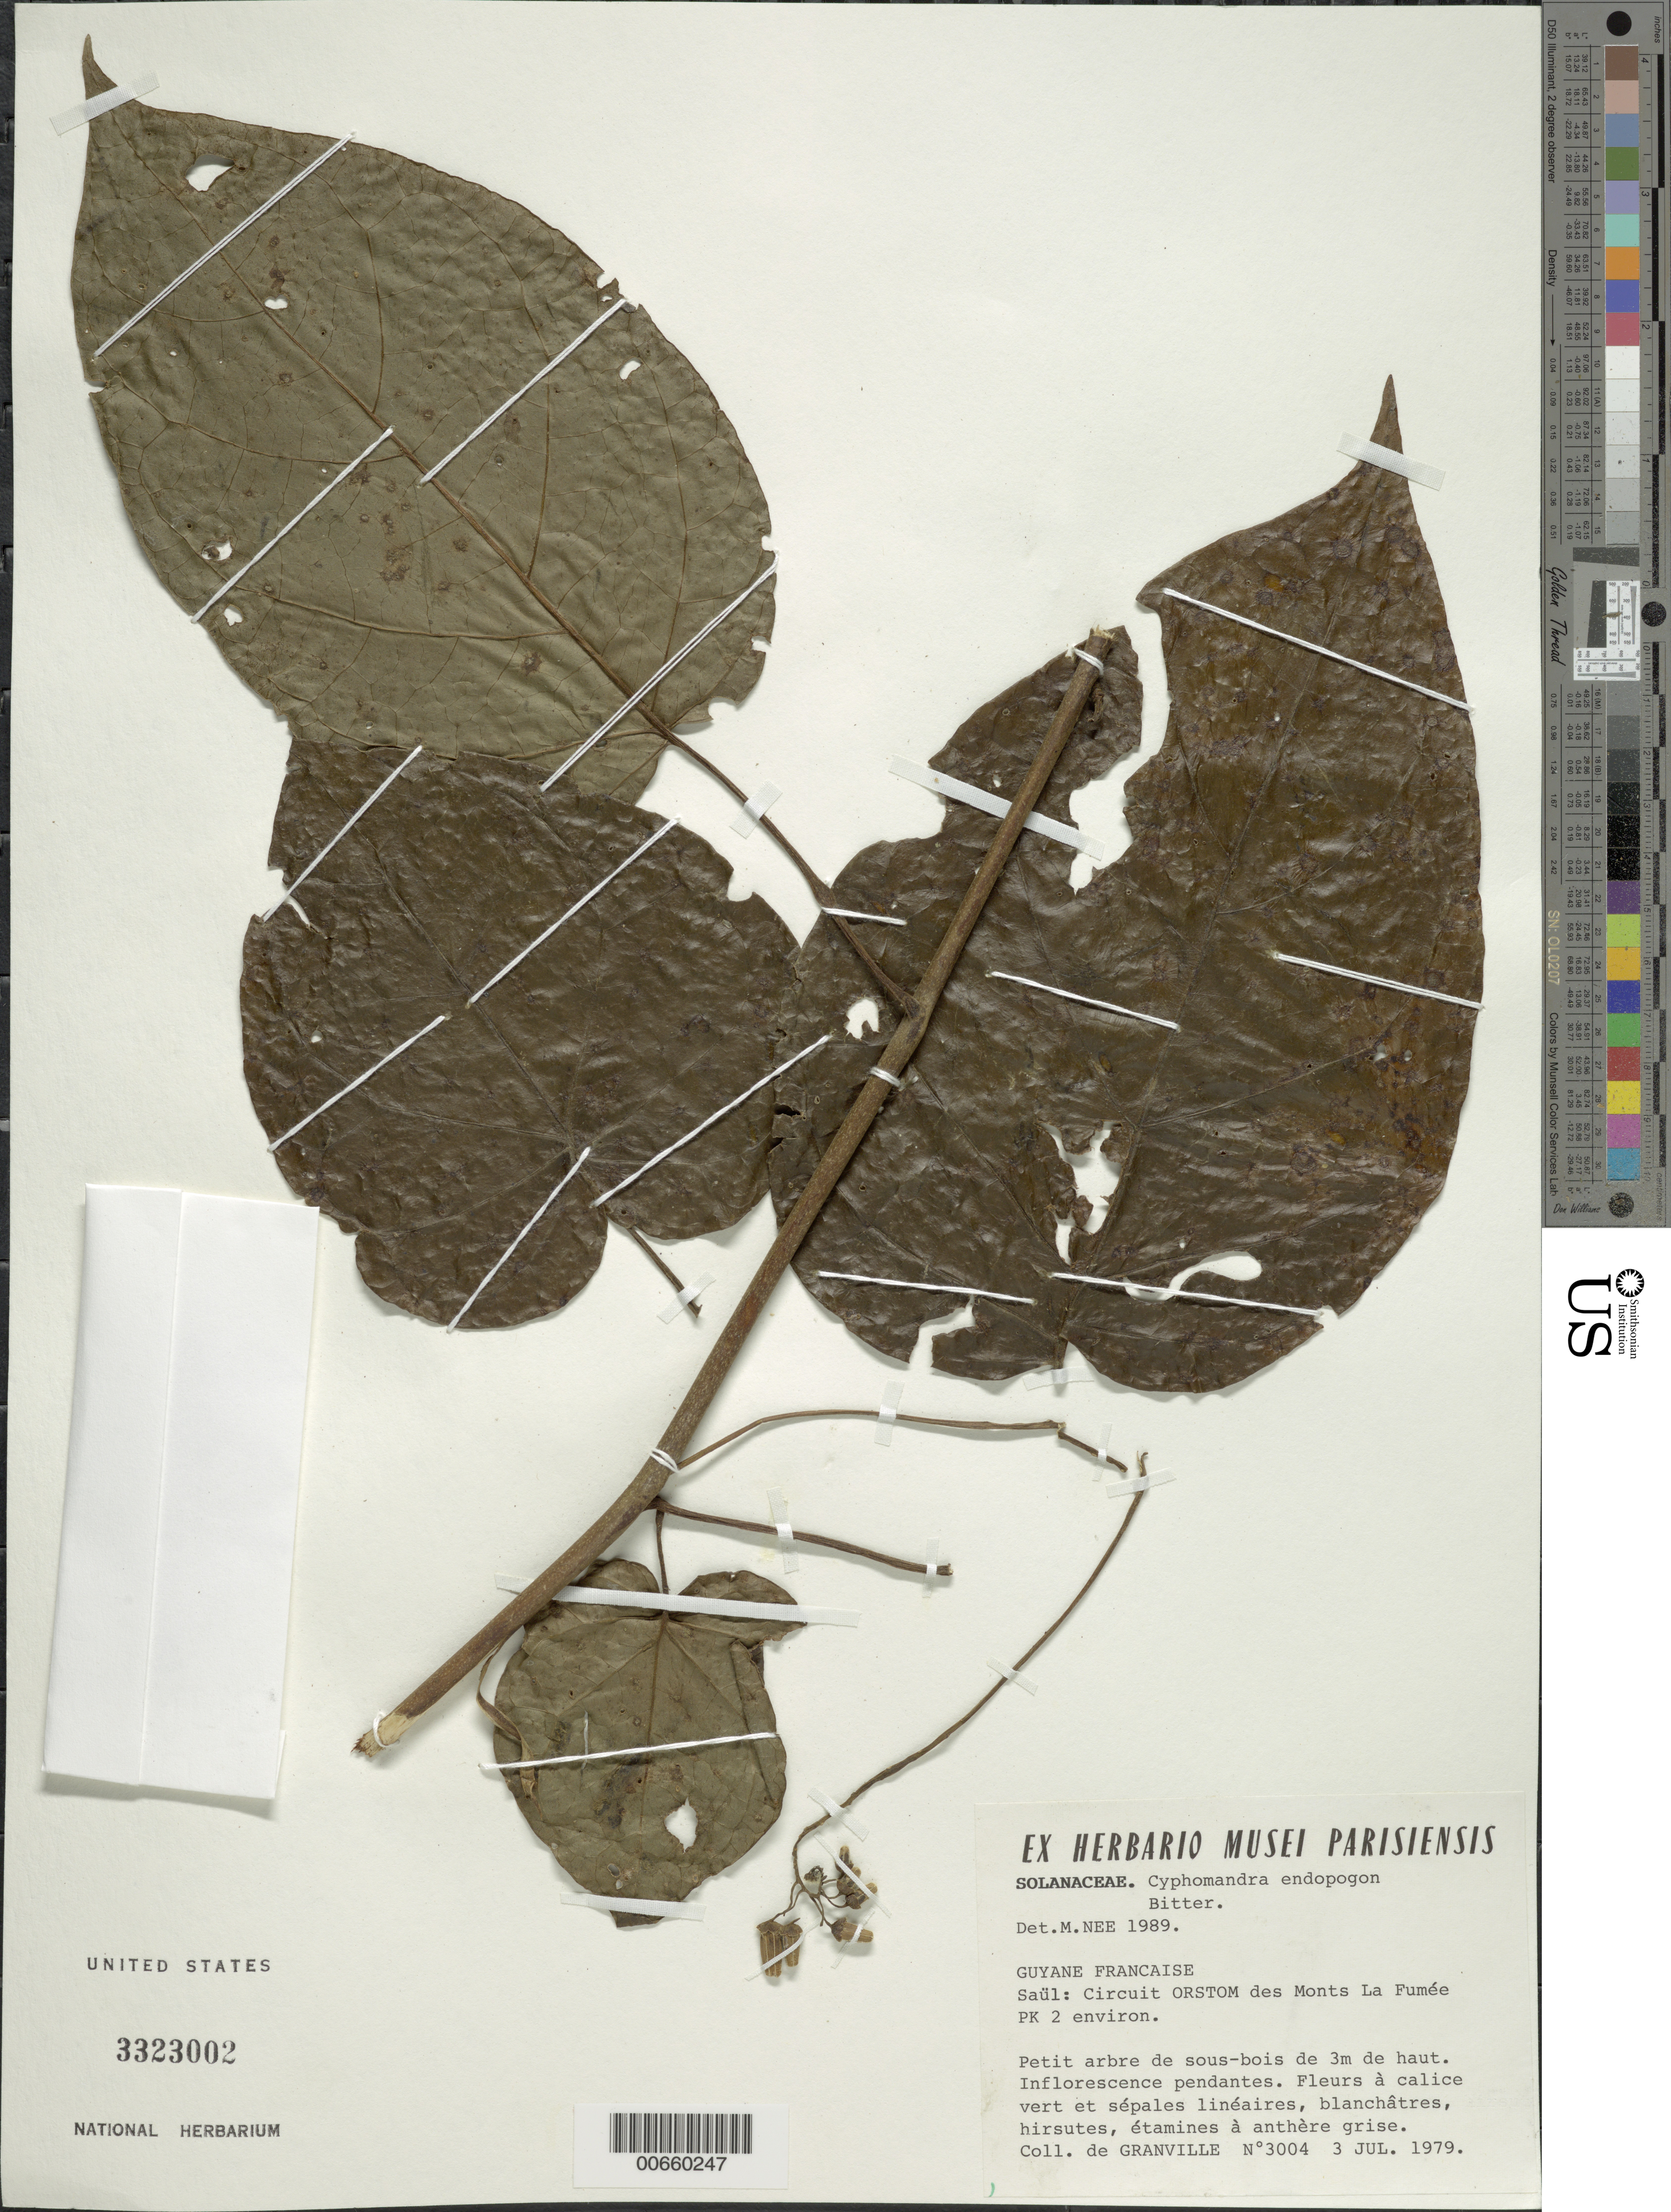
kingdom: Plantae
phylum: Tracheophyta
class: Magnoliopsida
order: Solanales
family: Solanaceae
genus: Cyphomandra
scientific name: Cyphomandra endopogon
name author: Bitter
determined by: Nee, Michael H.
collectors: J.-J. de Granville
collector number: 3004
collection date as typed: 3-Jul-79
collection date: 1979-07-03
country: French Guiana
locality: Saül, Circuit ORSTOM des Monts la Fumée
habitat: Sous-bois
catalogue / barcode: US 3323002